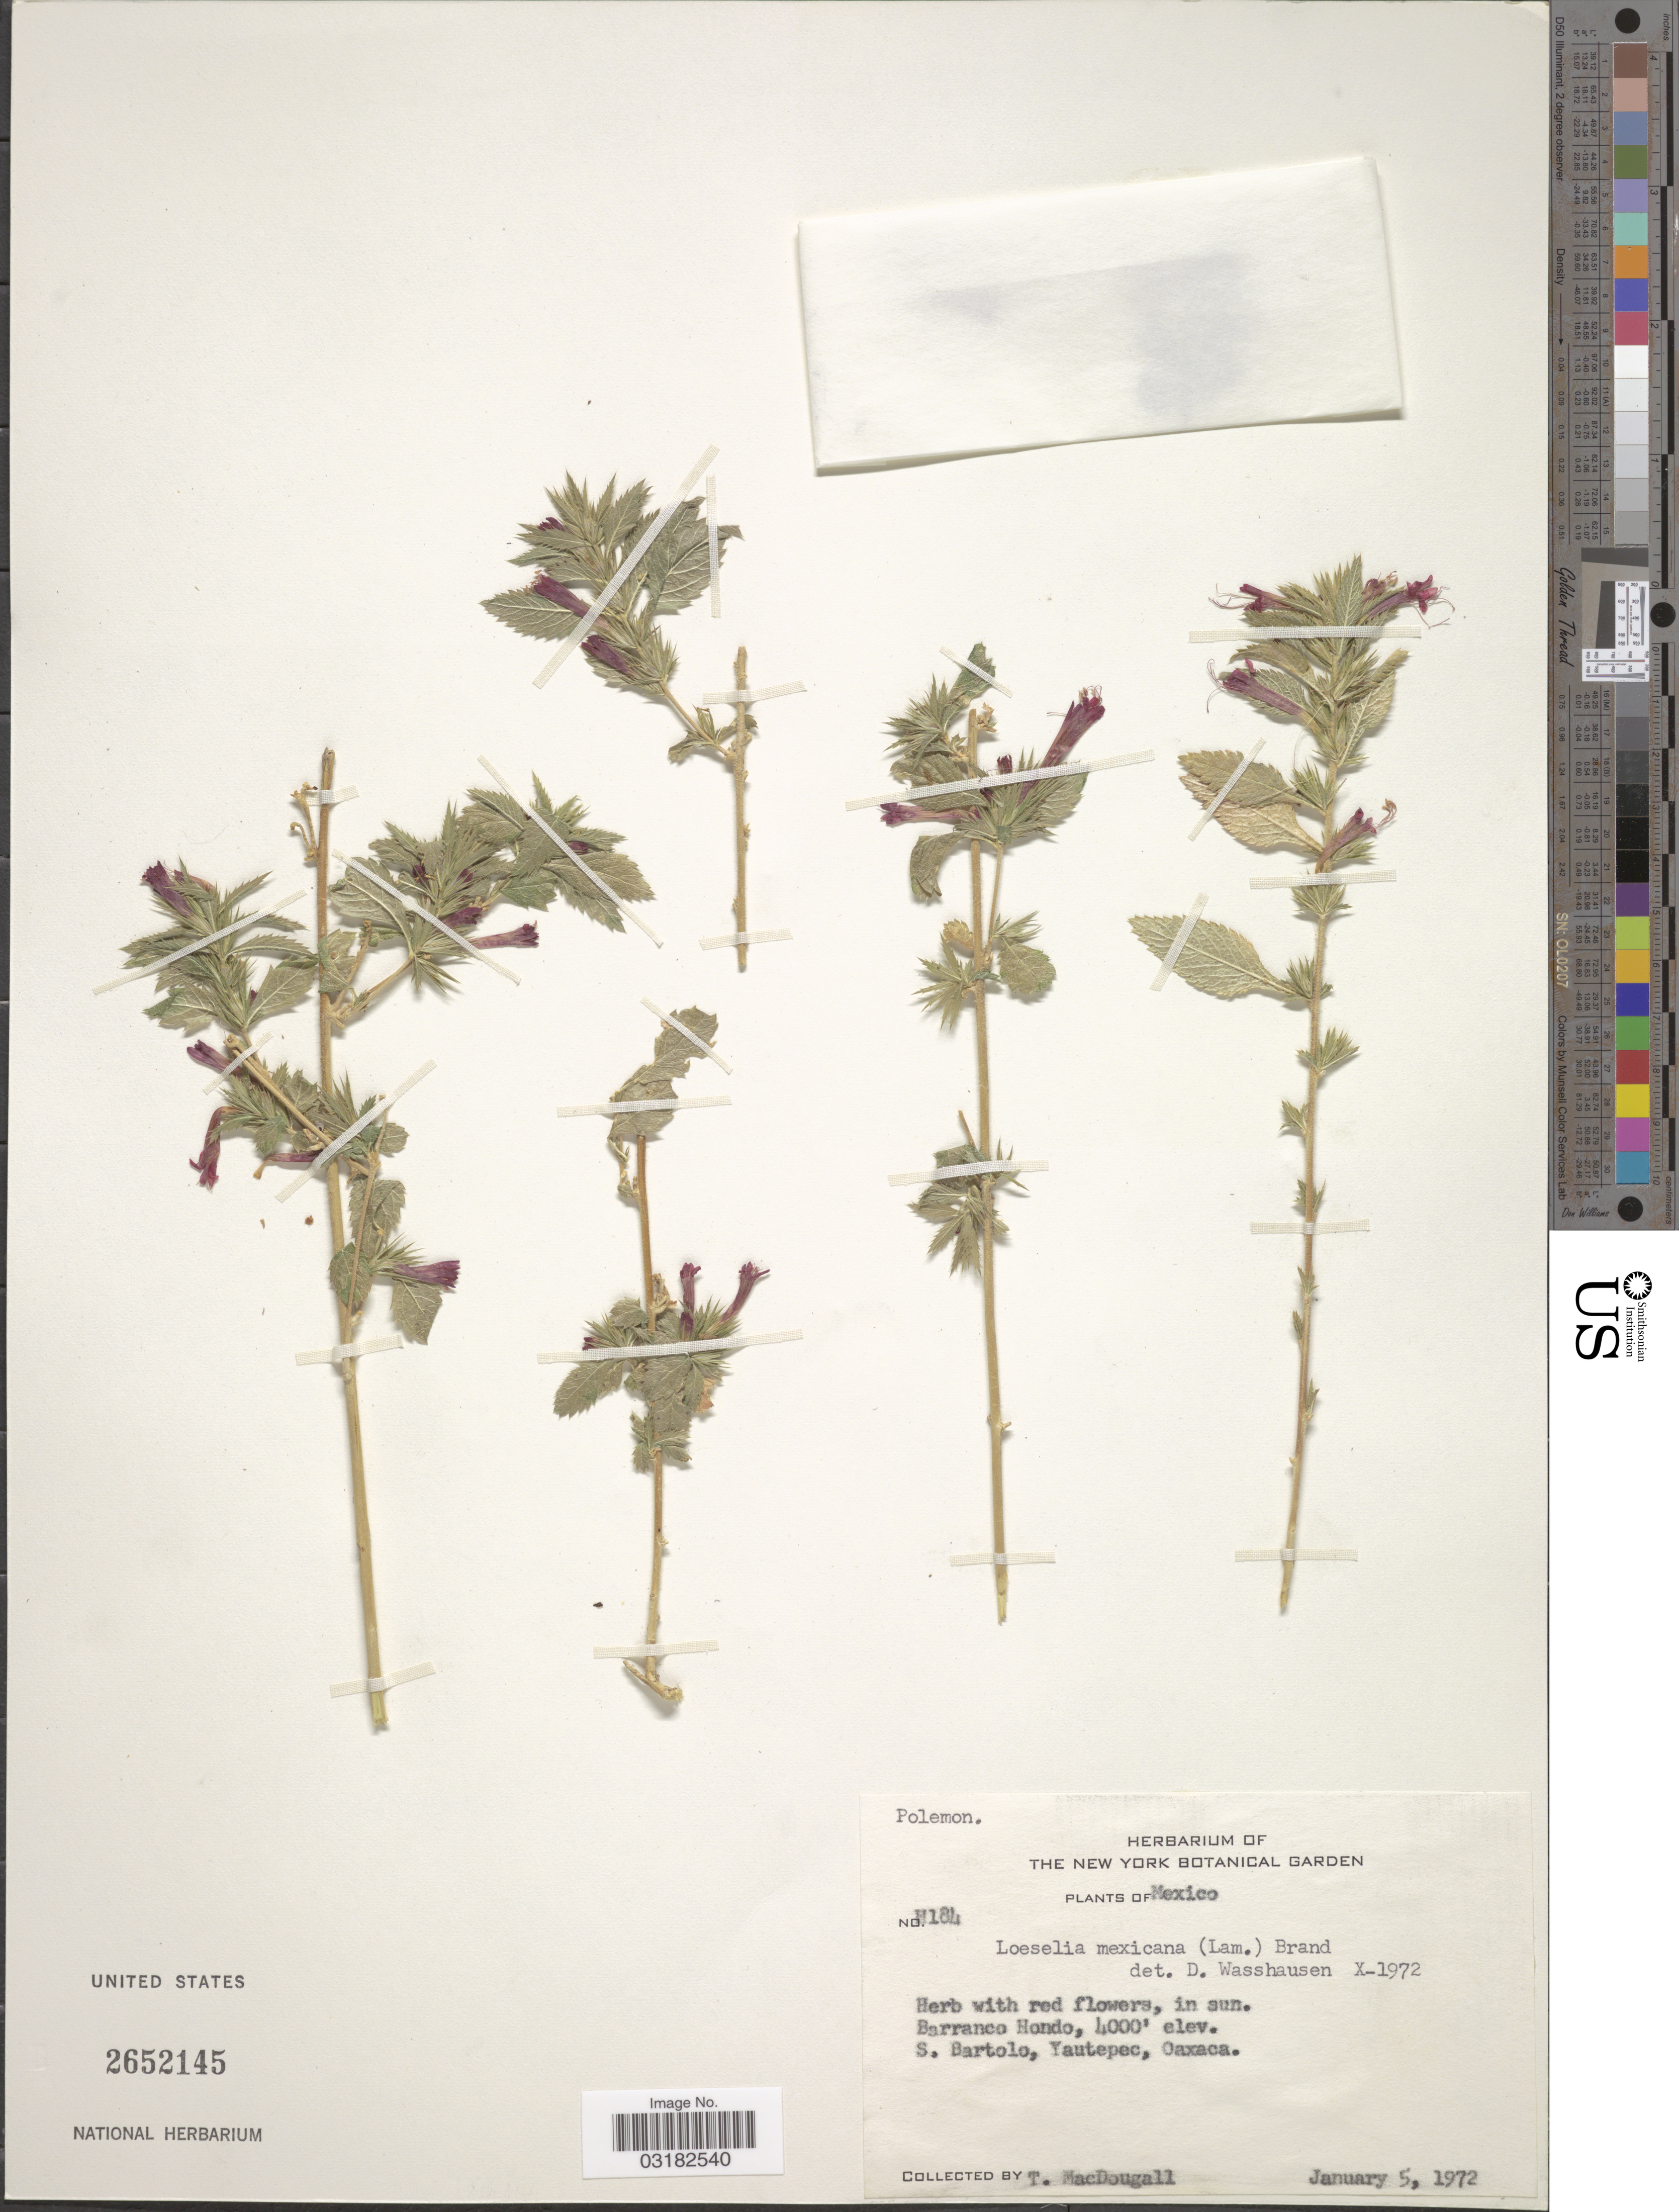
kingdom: Plantae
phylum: Tracheophyta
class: Magnoliopsida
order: Ericales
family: Polemoniaceae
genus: Loeselia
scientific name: Loeselia mexicana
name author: (Lam.) Brand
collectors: T. B. MacDougall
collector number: H184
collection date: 1972-01-05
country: Mexico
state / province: Oaxaca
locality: Barranco Hondo. S, Bartolo, Yautepec.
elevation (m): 1219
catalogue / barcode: US 2652145